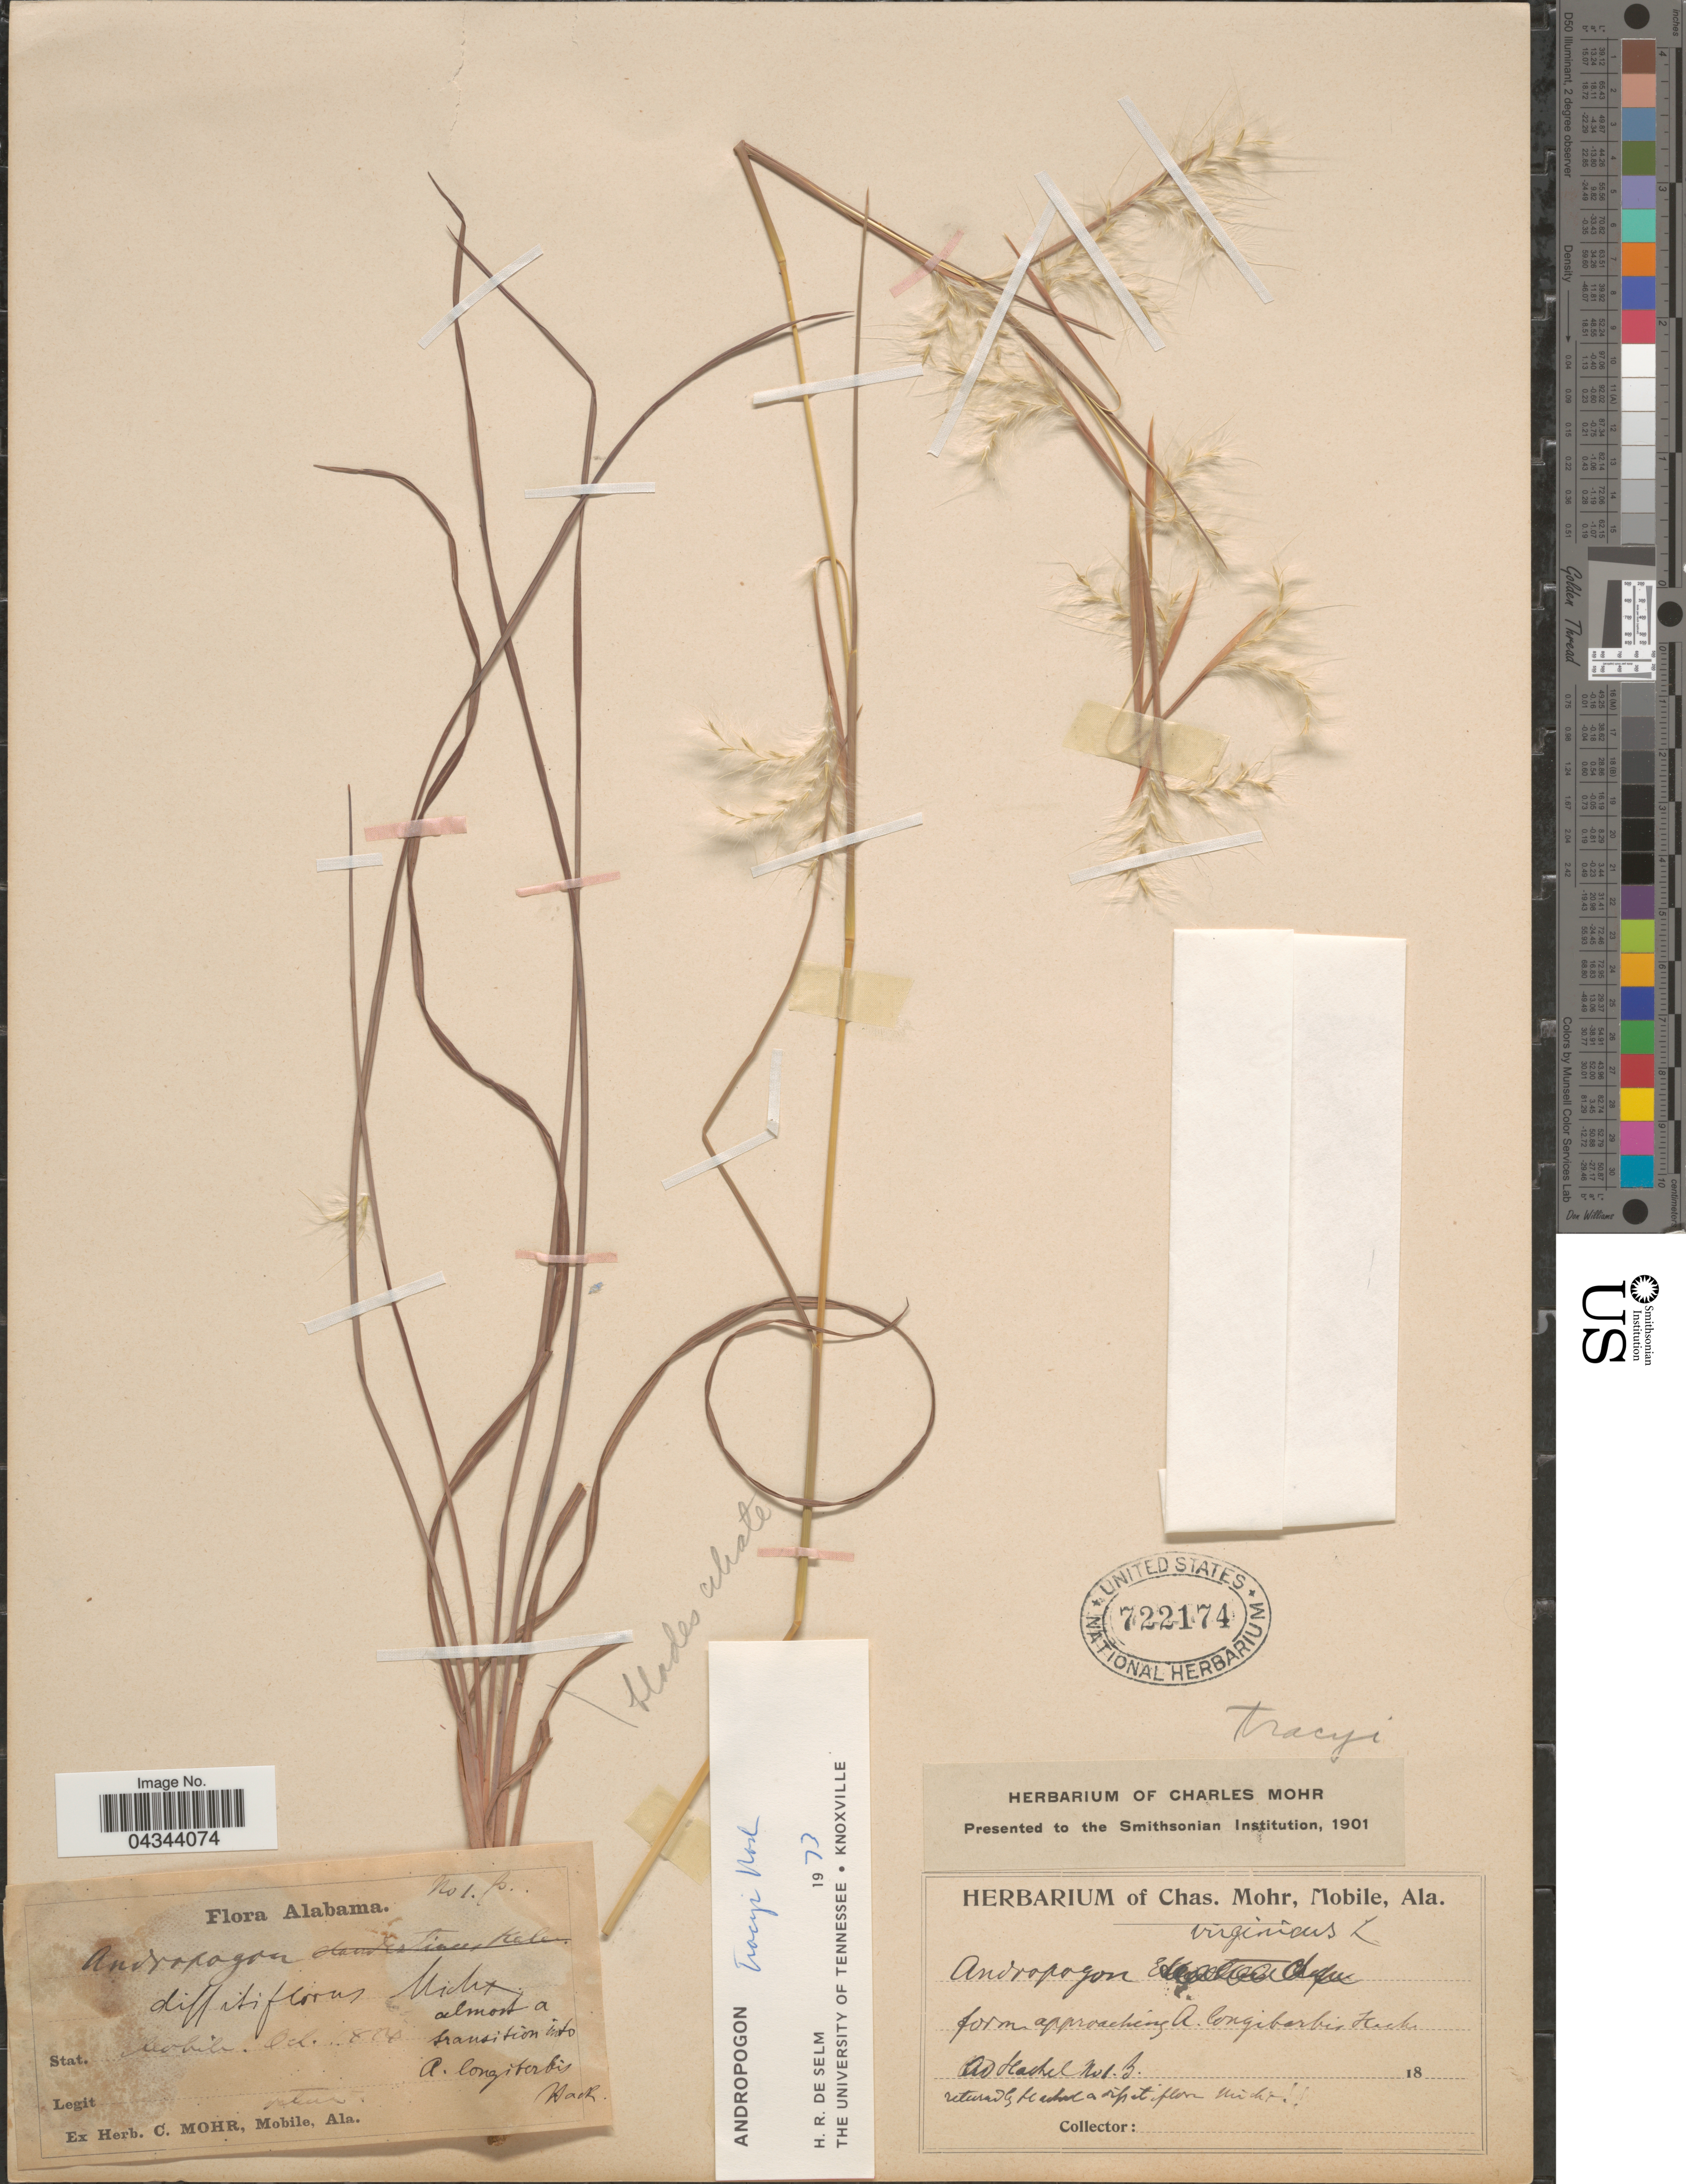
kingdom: Plantae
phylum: Tracheophyta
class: Liliopsida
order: Poales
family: Poaceae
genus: Andropogon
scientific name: Andropogon tracyi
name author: Nash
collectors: ex herb. Charles Mohr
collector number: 1B*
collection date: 1914-10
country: United States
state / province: Alabama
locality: Stat. Mobile.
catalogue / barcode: US 722174